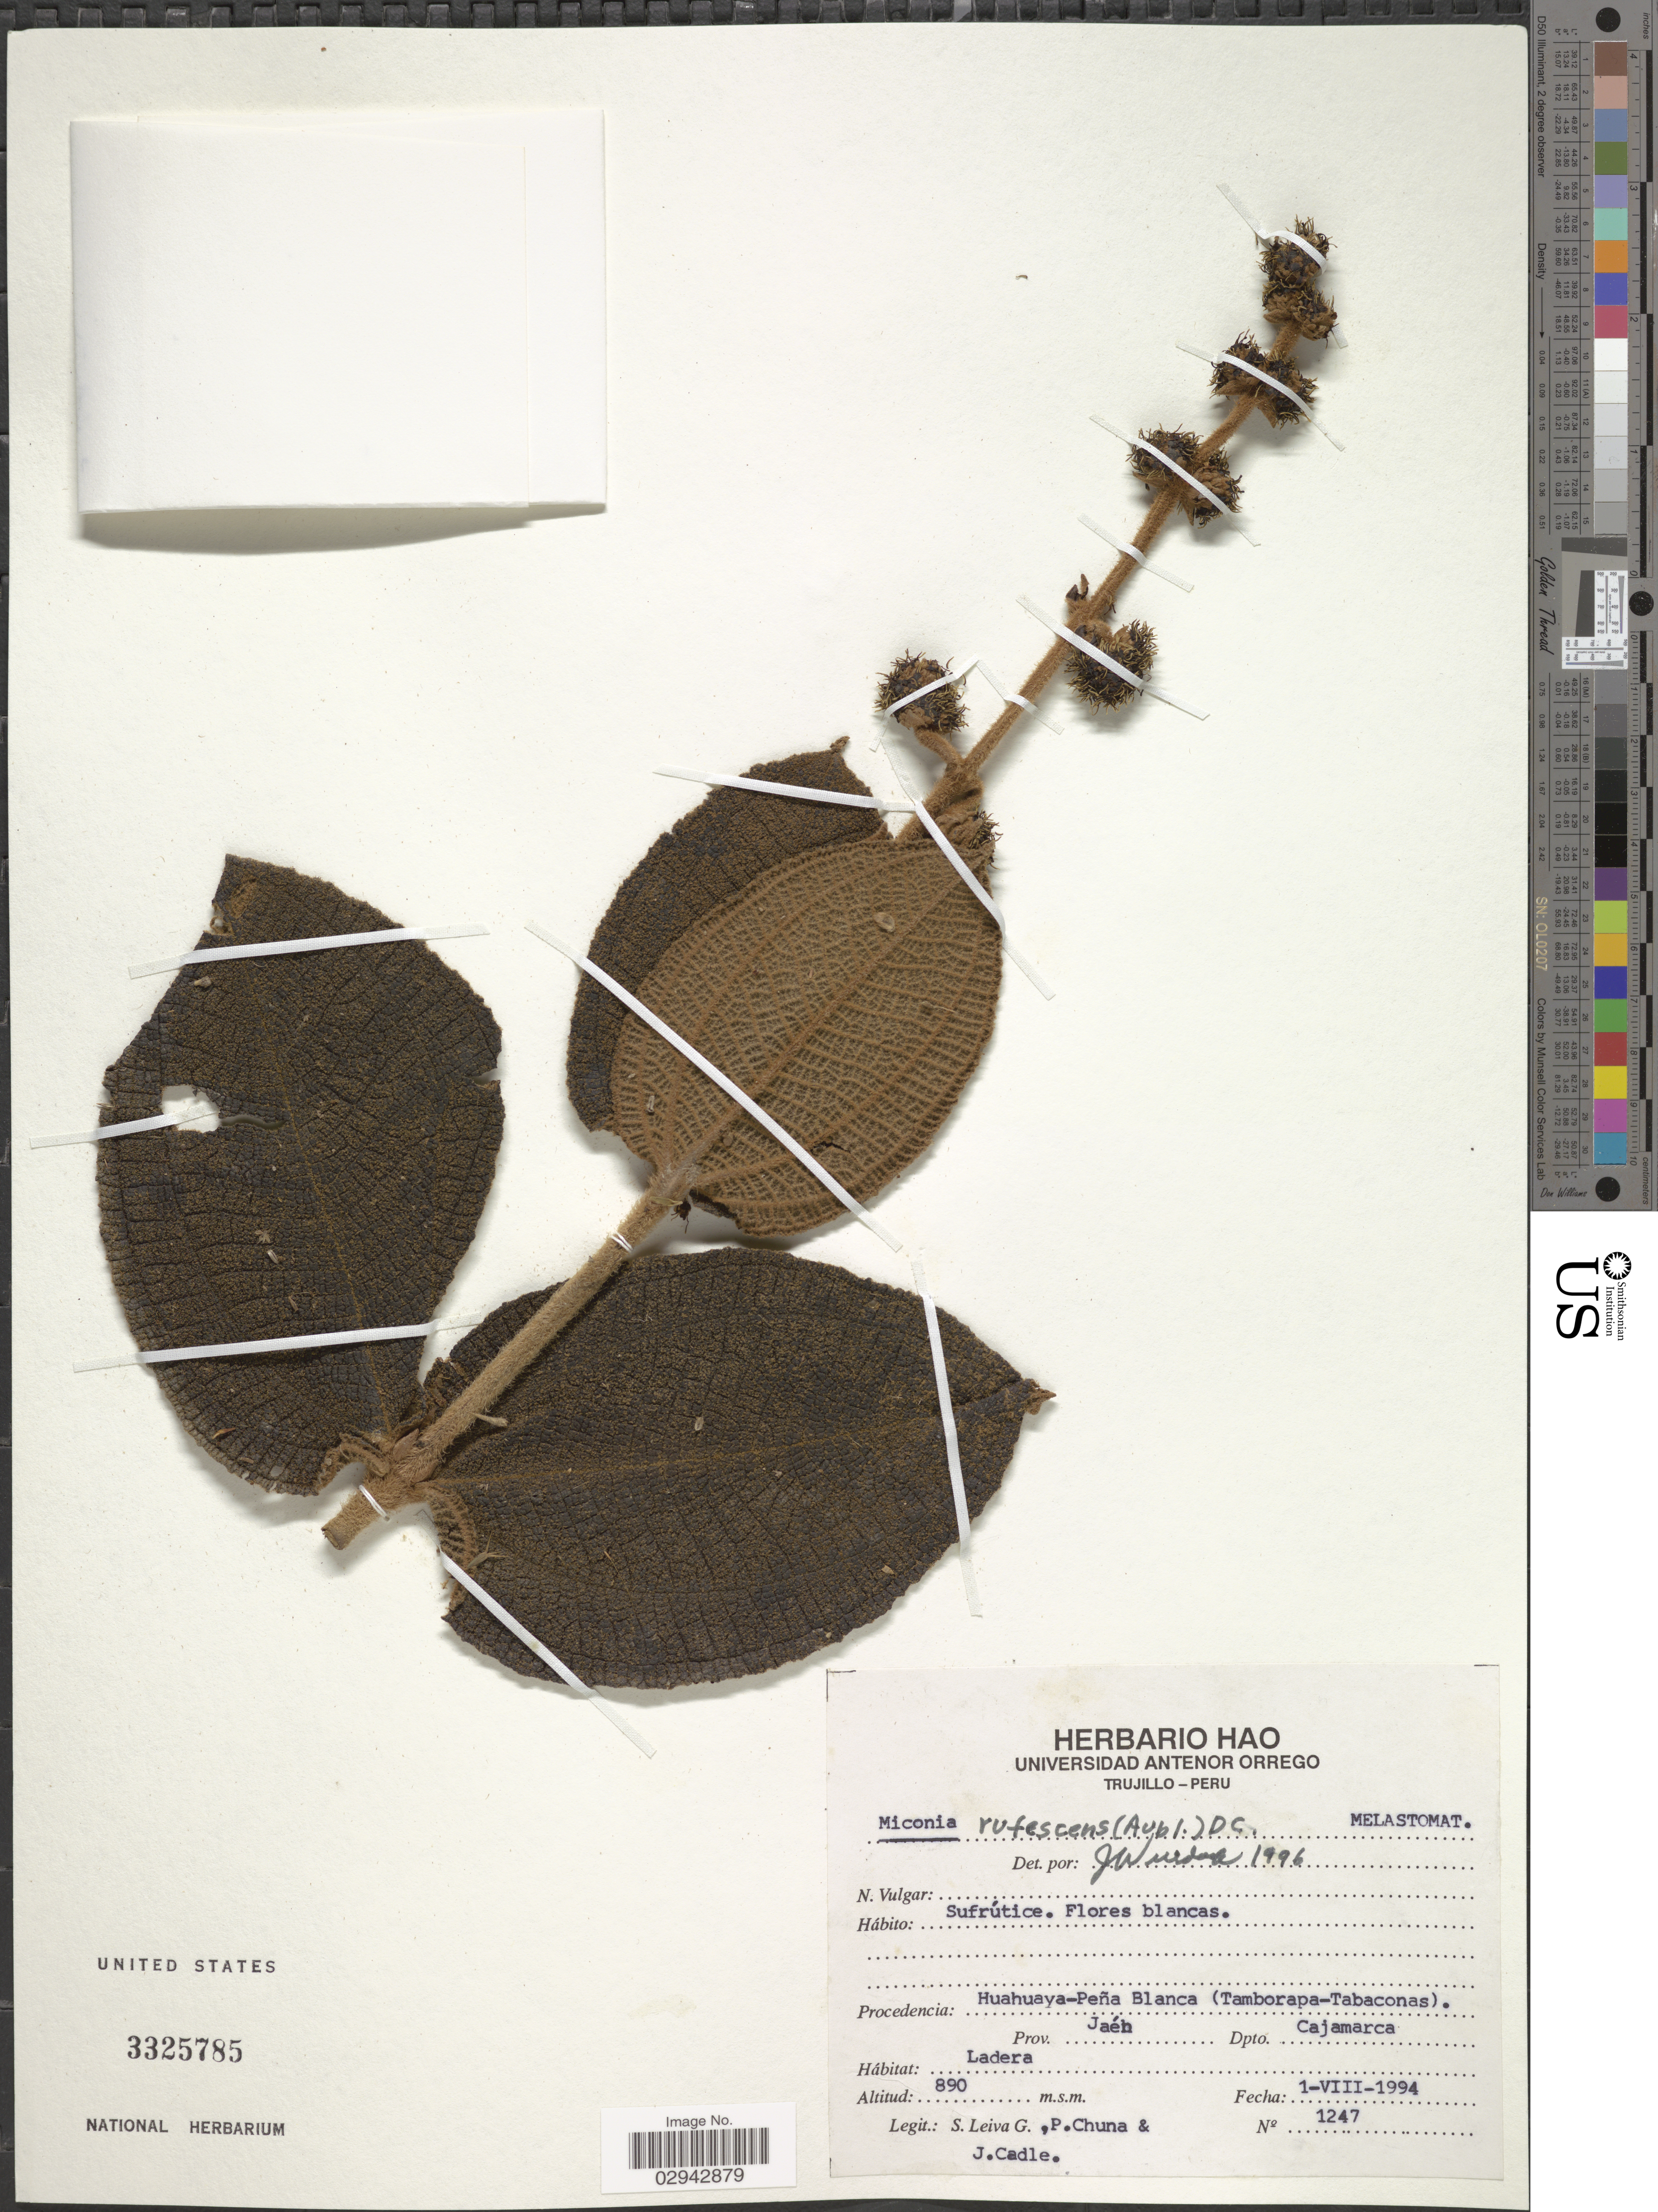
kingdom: Plantae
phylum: Tracheophyta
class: Magnoliopsida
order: Myrtales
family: Melastomataceae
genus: Miconia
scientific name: Miconia rufescens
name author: (Aubl.) DC.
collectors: S. Leiva G., P. Chuna & J. Cadle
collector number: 1247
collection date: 1994-08-01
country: Peru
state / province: Cajamarca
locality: Procedencia Huahuaya-Peña Blanca (Tamborapa-Tabaconas), Prov. Jaén. Dpto. Cajamarca.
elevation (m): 890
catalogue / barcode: US 3325785